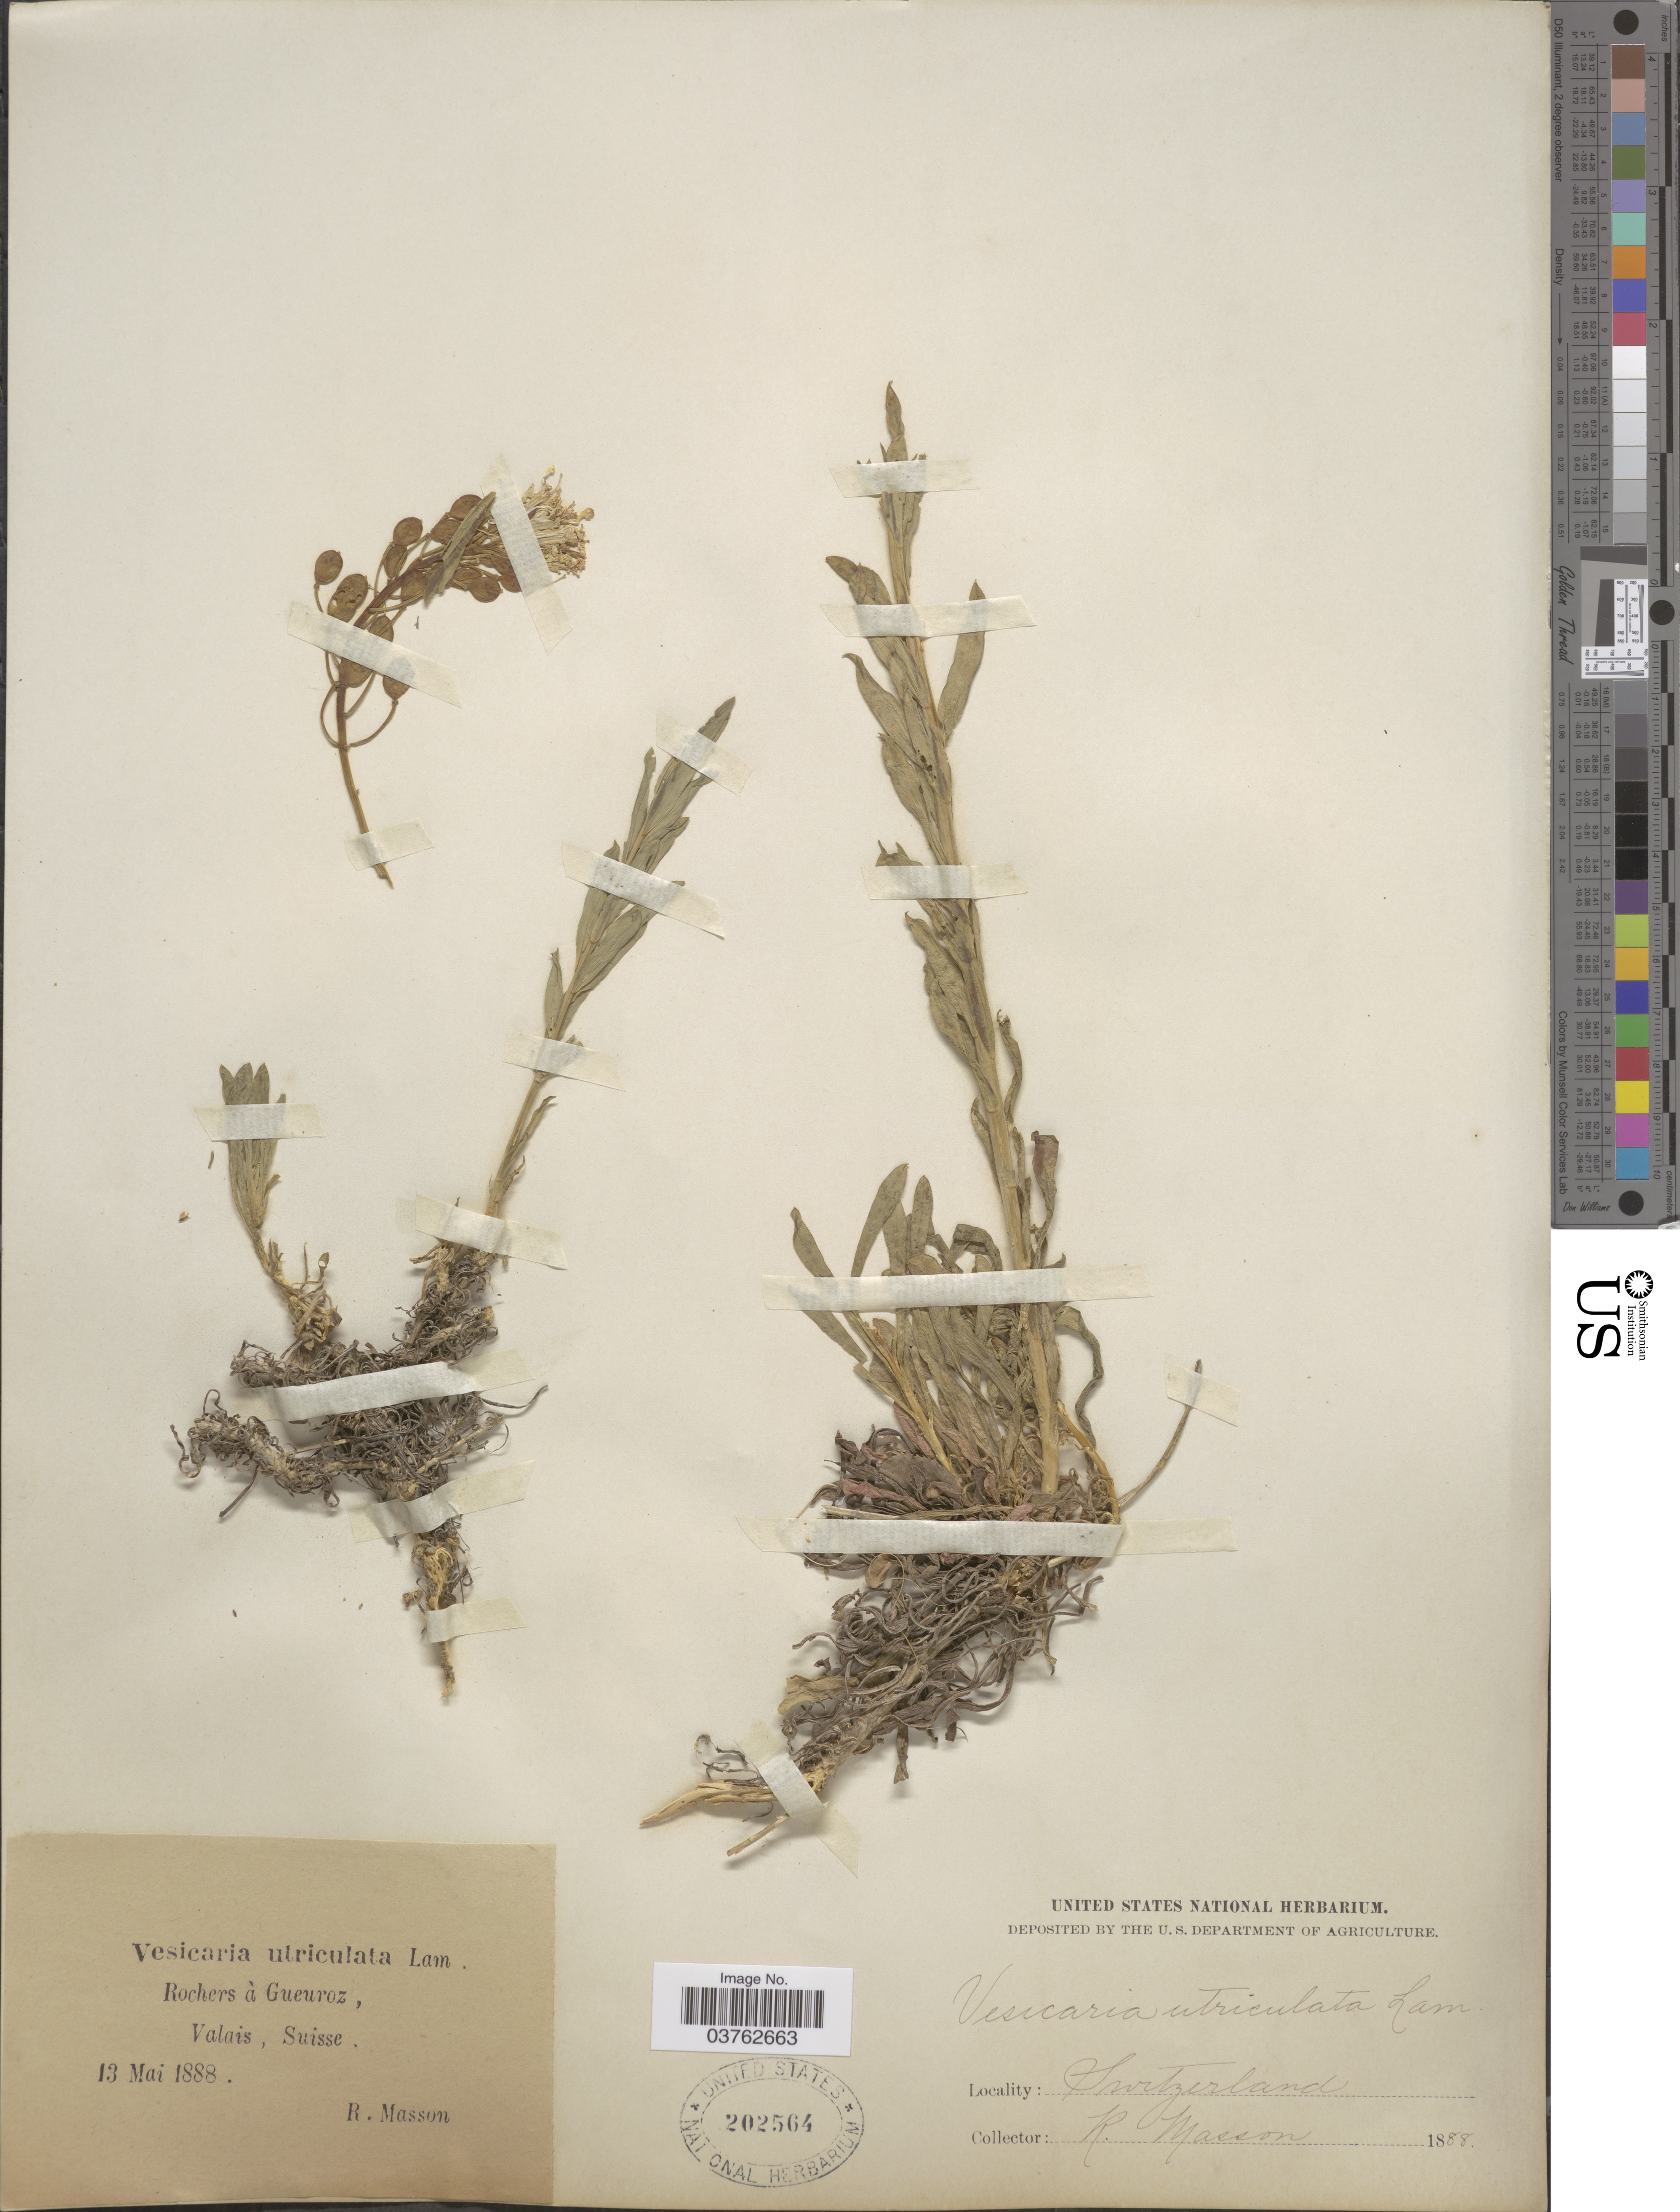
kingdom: Plantae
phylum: Tracheophyta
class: Magnoliopsida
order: Brassicales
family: Brassicaceae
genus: Physaria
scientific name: Physaria utriculata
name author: L.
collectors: R. Masson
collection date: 1888-05-13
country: Switzerland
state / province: Valais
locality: Rochers à Gueuroz, Suisse.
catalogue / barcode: US 202564